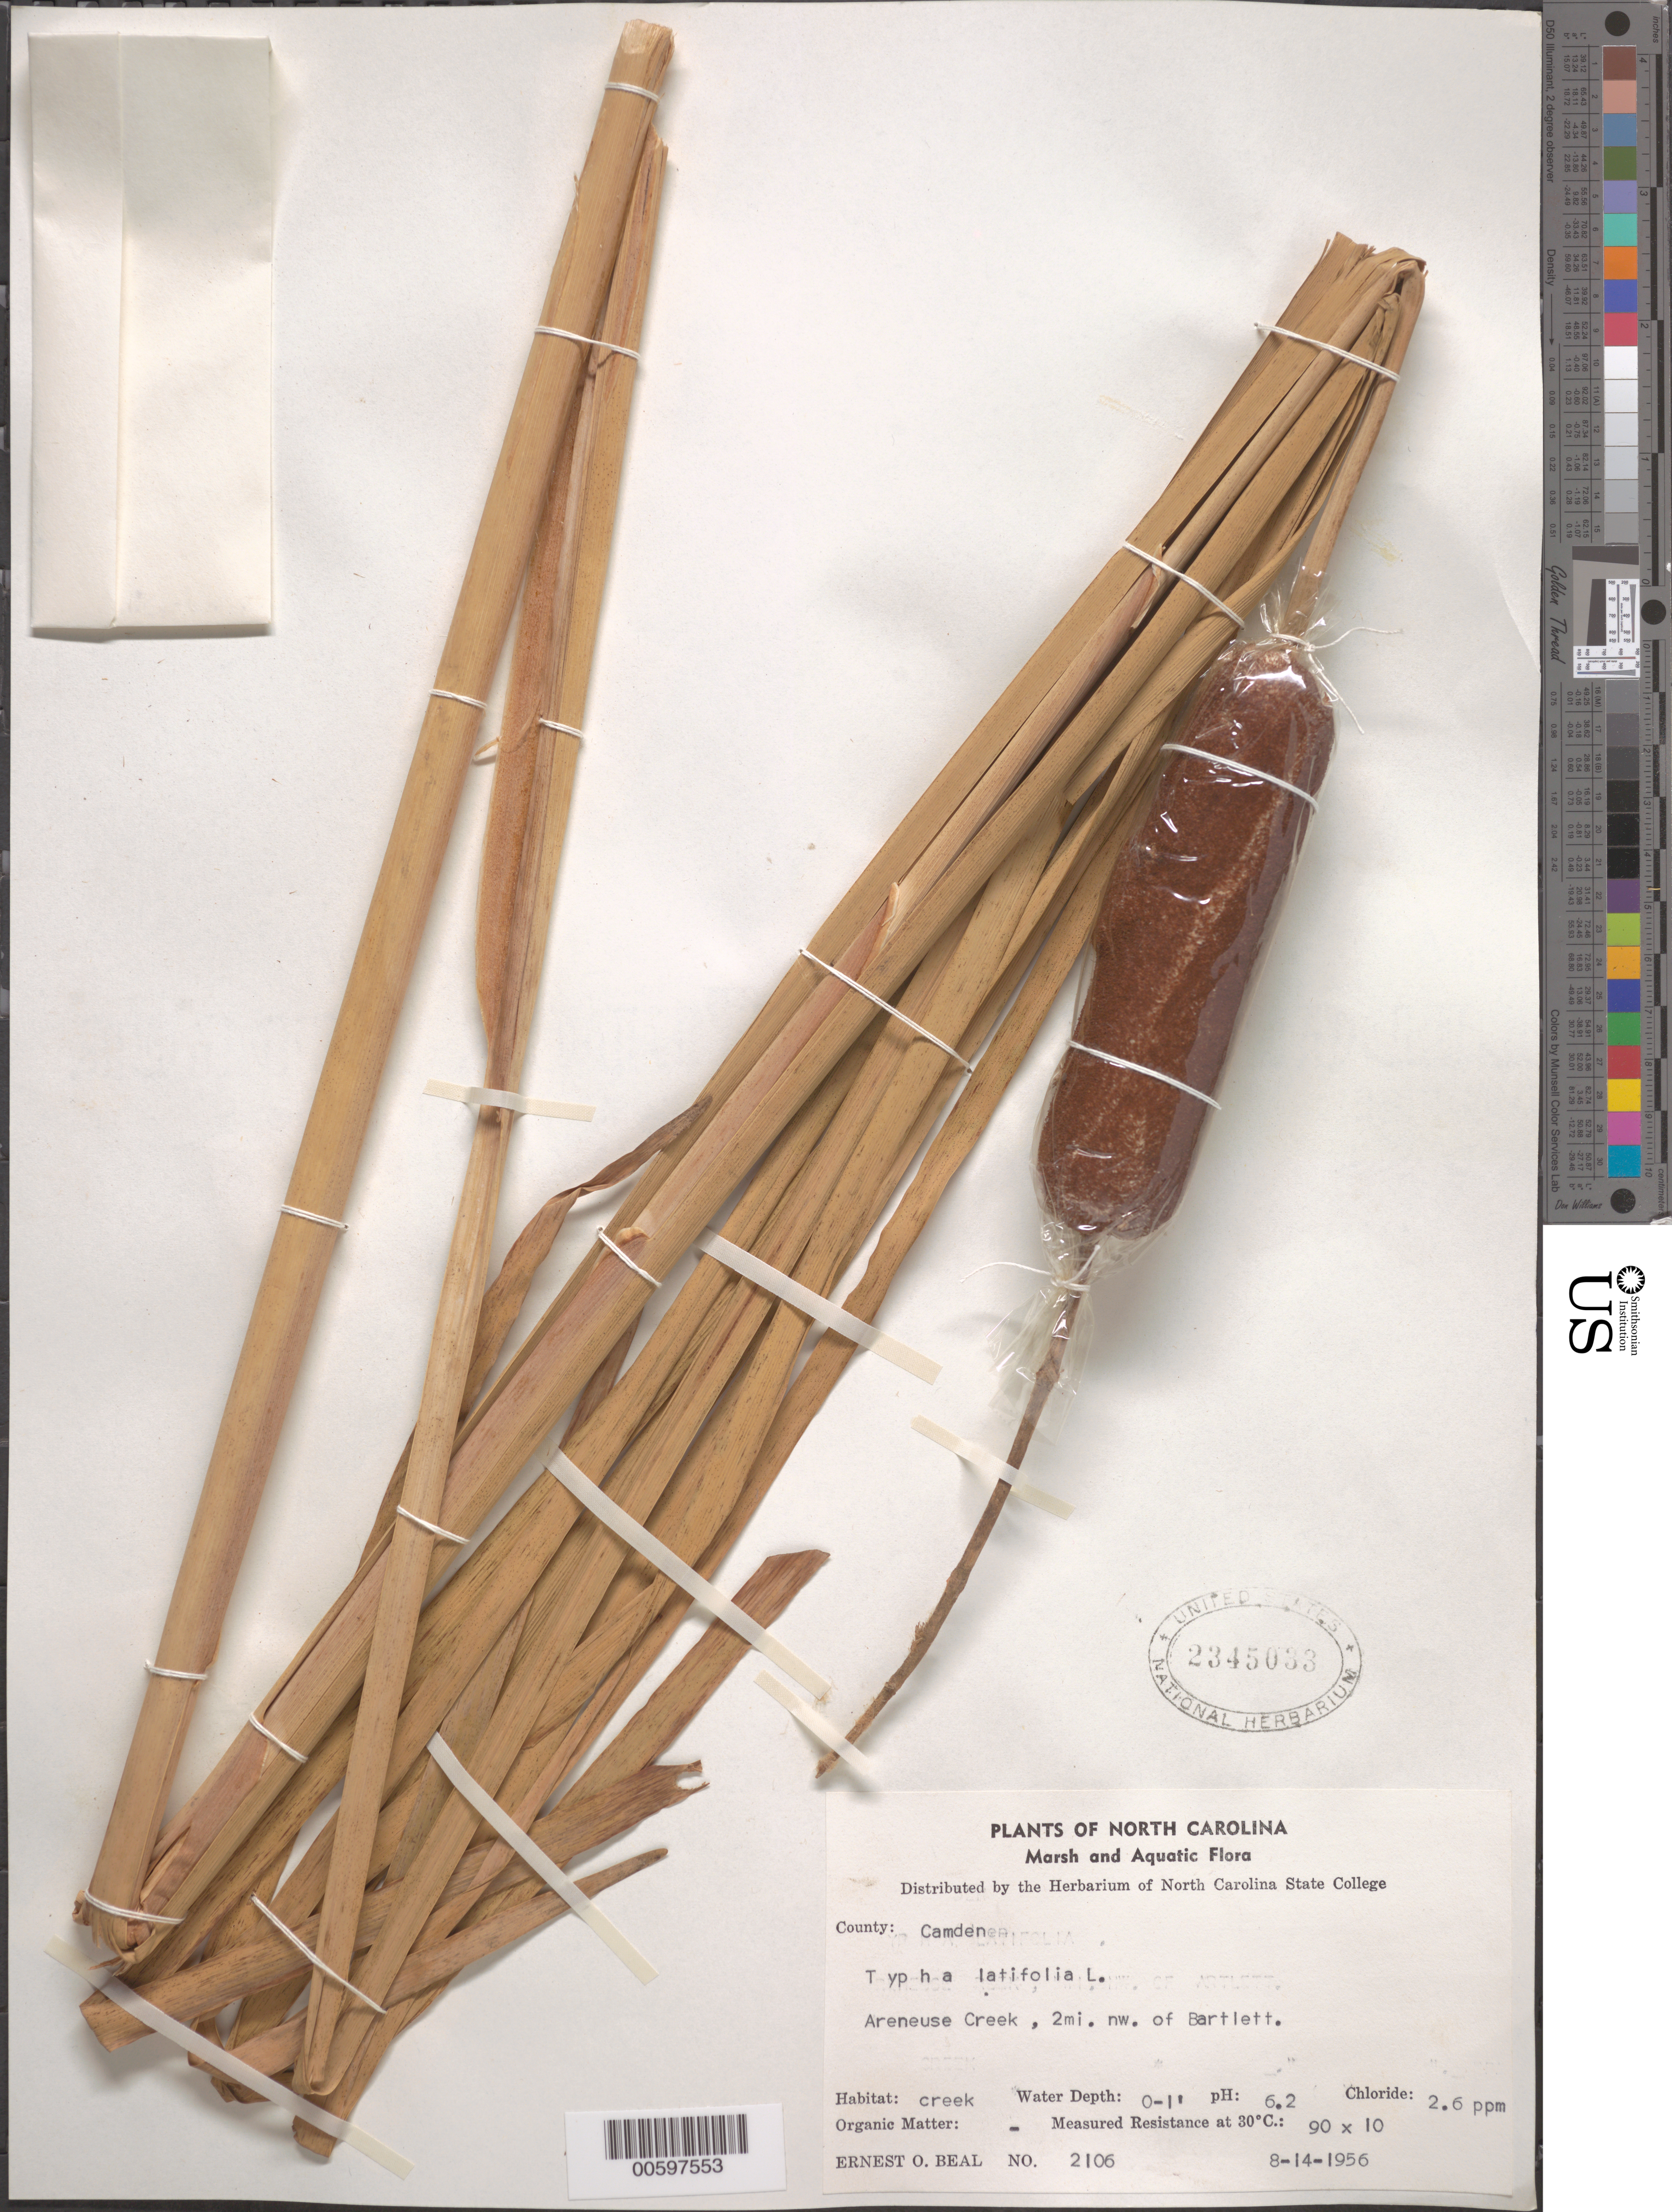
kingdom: Plantae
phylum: Tracheophyta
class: Liliopsida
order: Poales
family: Typhaceae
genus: Typha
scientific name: Typha latifolia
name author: L.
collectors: E. Beal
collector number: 2106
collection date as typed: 14 Aug 1956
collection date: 1956-08-14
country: United States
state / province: North Carolina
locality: Areneuse Creek, NW of Bartlett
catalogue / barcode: US 2345033